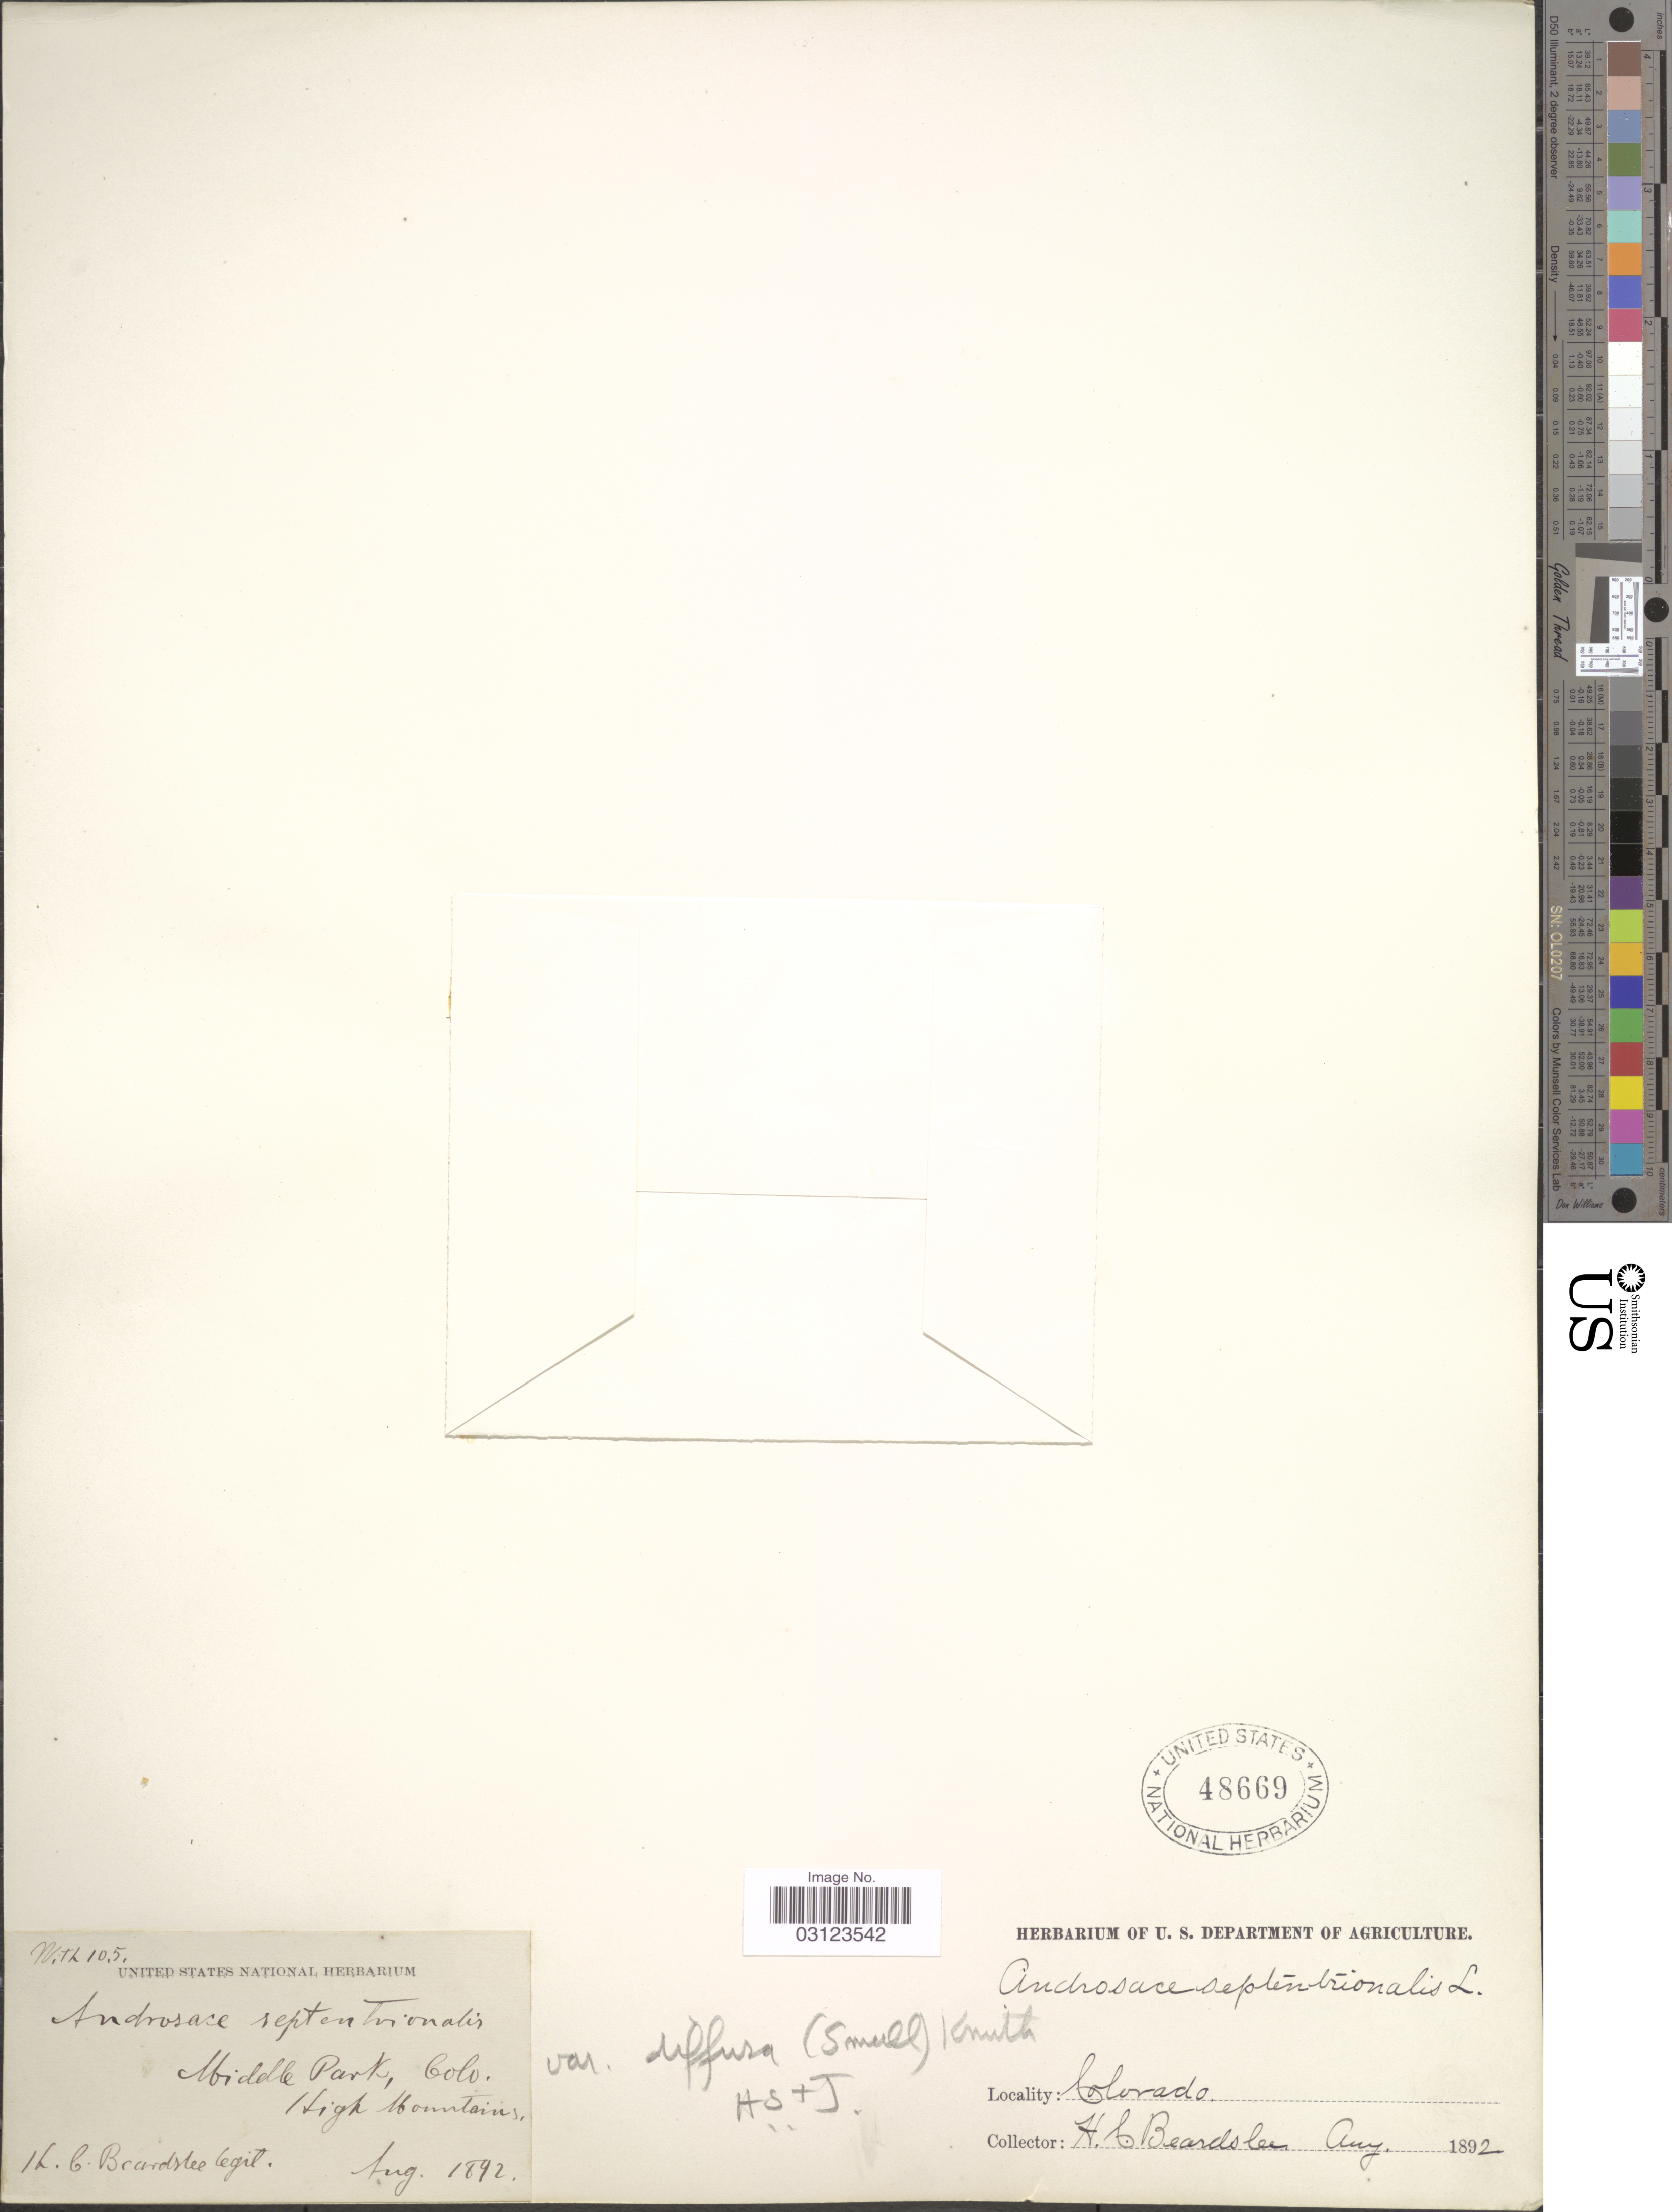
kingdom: Plantae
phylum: Tracheophyta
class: Magnoliopsida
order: Ericales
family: Primulaceae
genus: Androsace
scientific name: Androsace septentrionalis var. puberulenta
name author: (Rydb.) R. Knuth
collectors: H. Beardslee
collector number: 105*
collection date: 1892-08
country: United States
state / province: Colorado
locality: Middle Park.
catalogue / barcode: US 48669